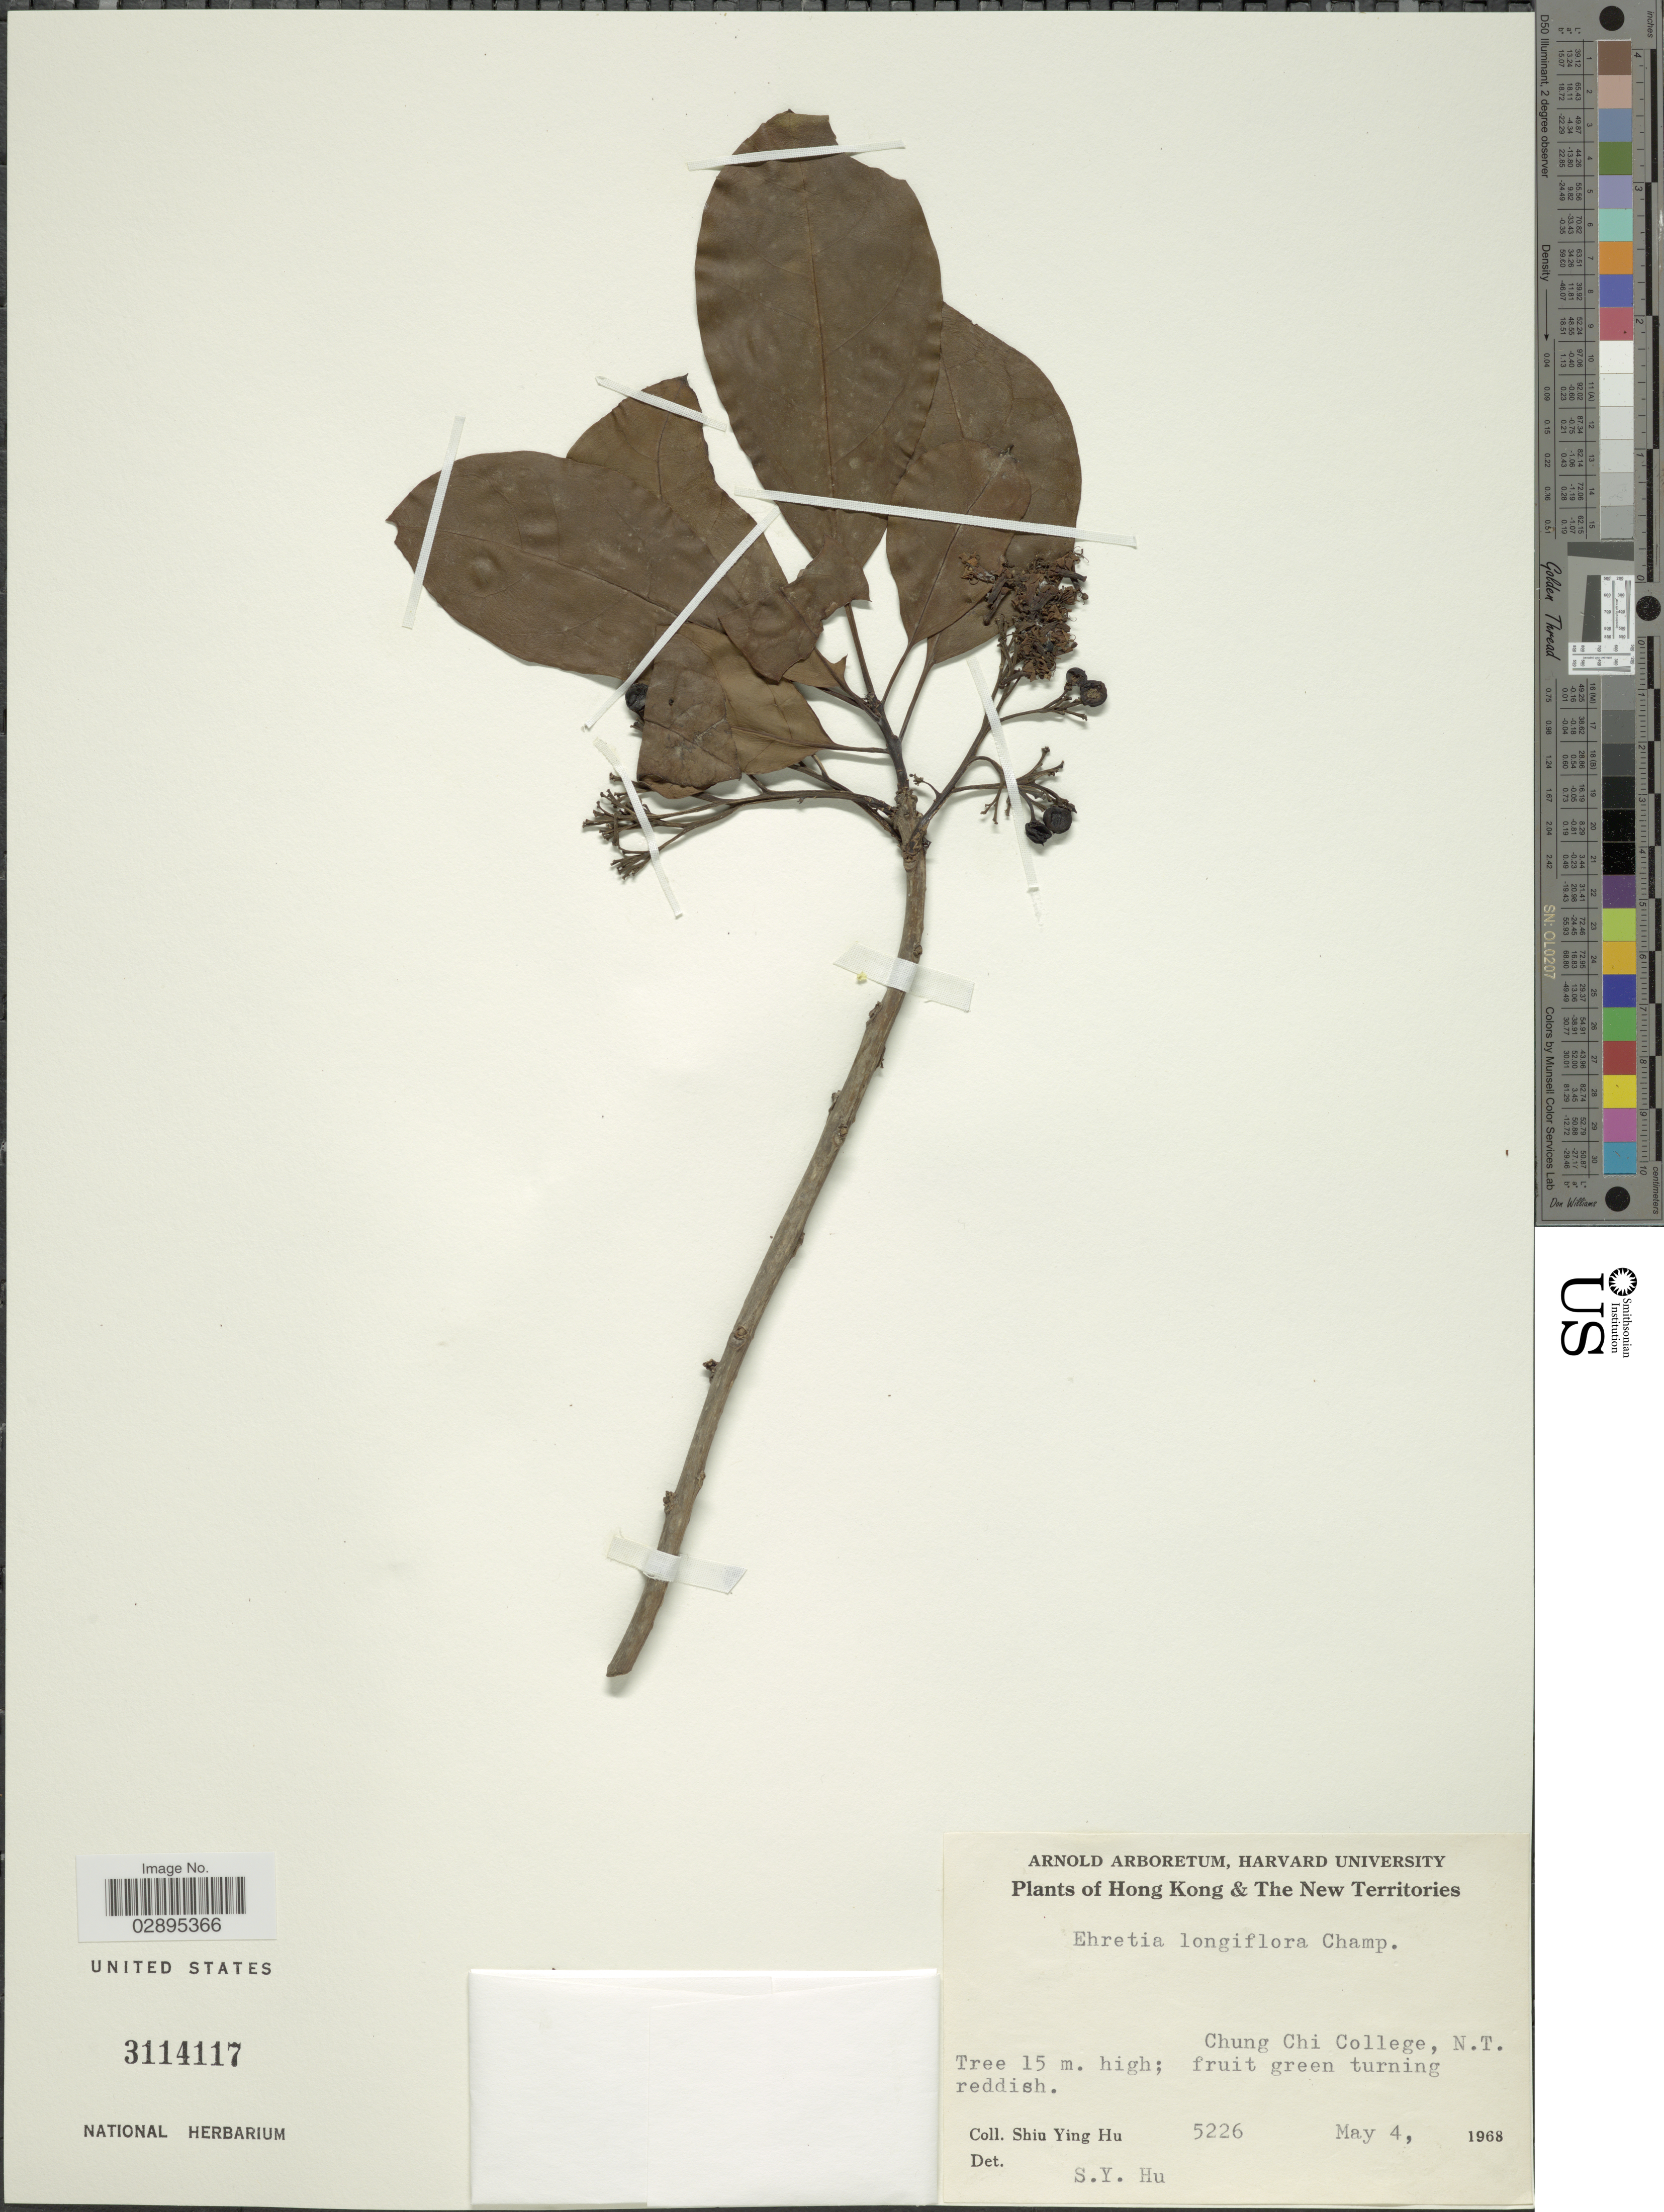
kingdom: Plantae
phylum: Tracheophyta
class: Magnoliopsida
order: Boraginales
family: Ehretiaceae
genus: Ehretia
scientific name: Ehretia longiflora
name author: Champ. ex Benth.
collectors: S. Y. Hu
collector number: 5226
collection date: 1968-05-04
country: China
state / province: Hong Kong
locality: Chung Chi College, N.T.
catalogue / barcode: US 3114117